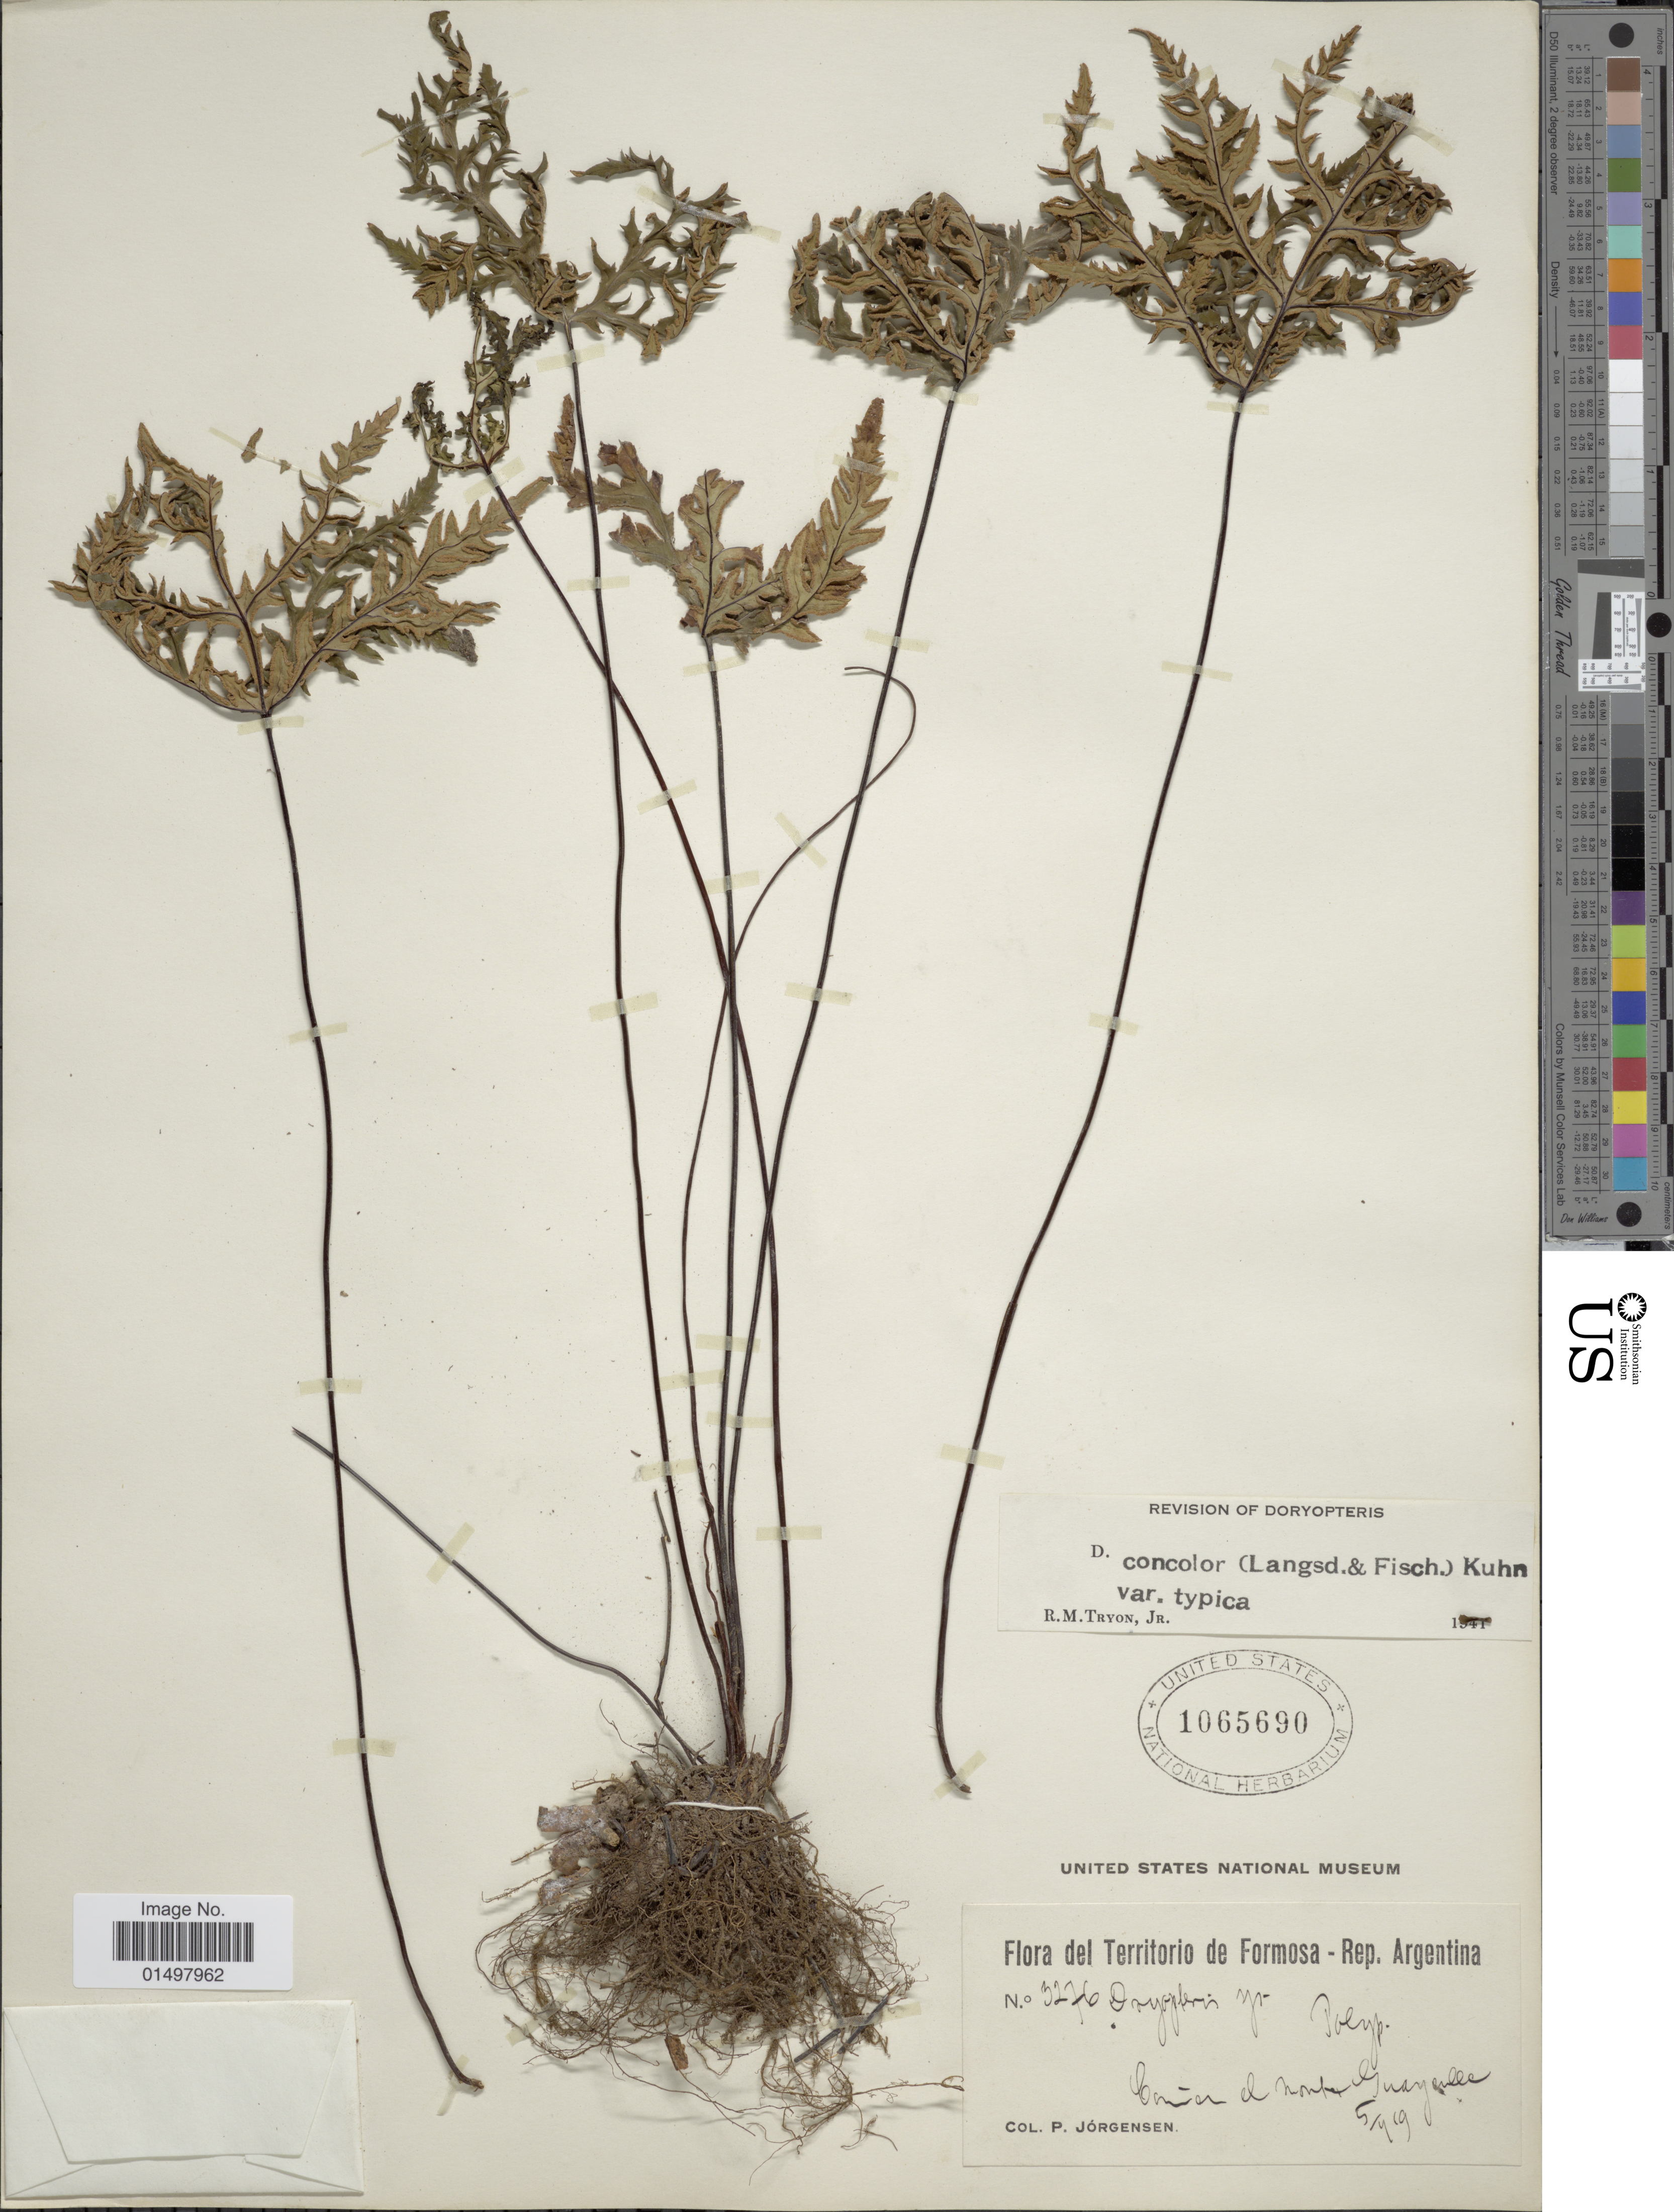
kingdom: Plantae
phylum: Tracheophyta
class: Polypodiopsida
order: Polypodiales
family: Pteridaceae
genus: Doryopteris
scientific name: Doryopteris concolor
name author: (Langsd. & Fisch.) Kuhn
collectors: P. Jörgensen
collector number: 3276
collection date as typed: Transcribed d/m/y: 5/4/19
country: Argentina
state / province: Formosa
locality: Territorio de Formosa - Rep. Argentina. Caner el montes Guayelle.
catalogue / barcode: US 1065690